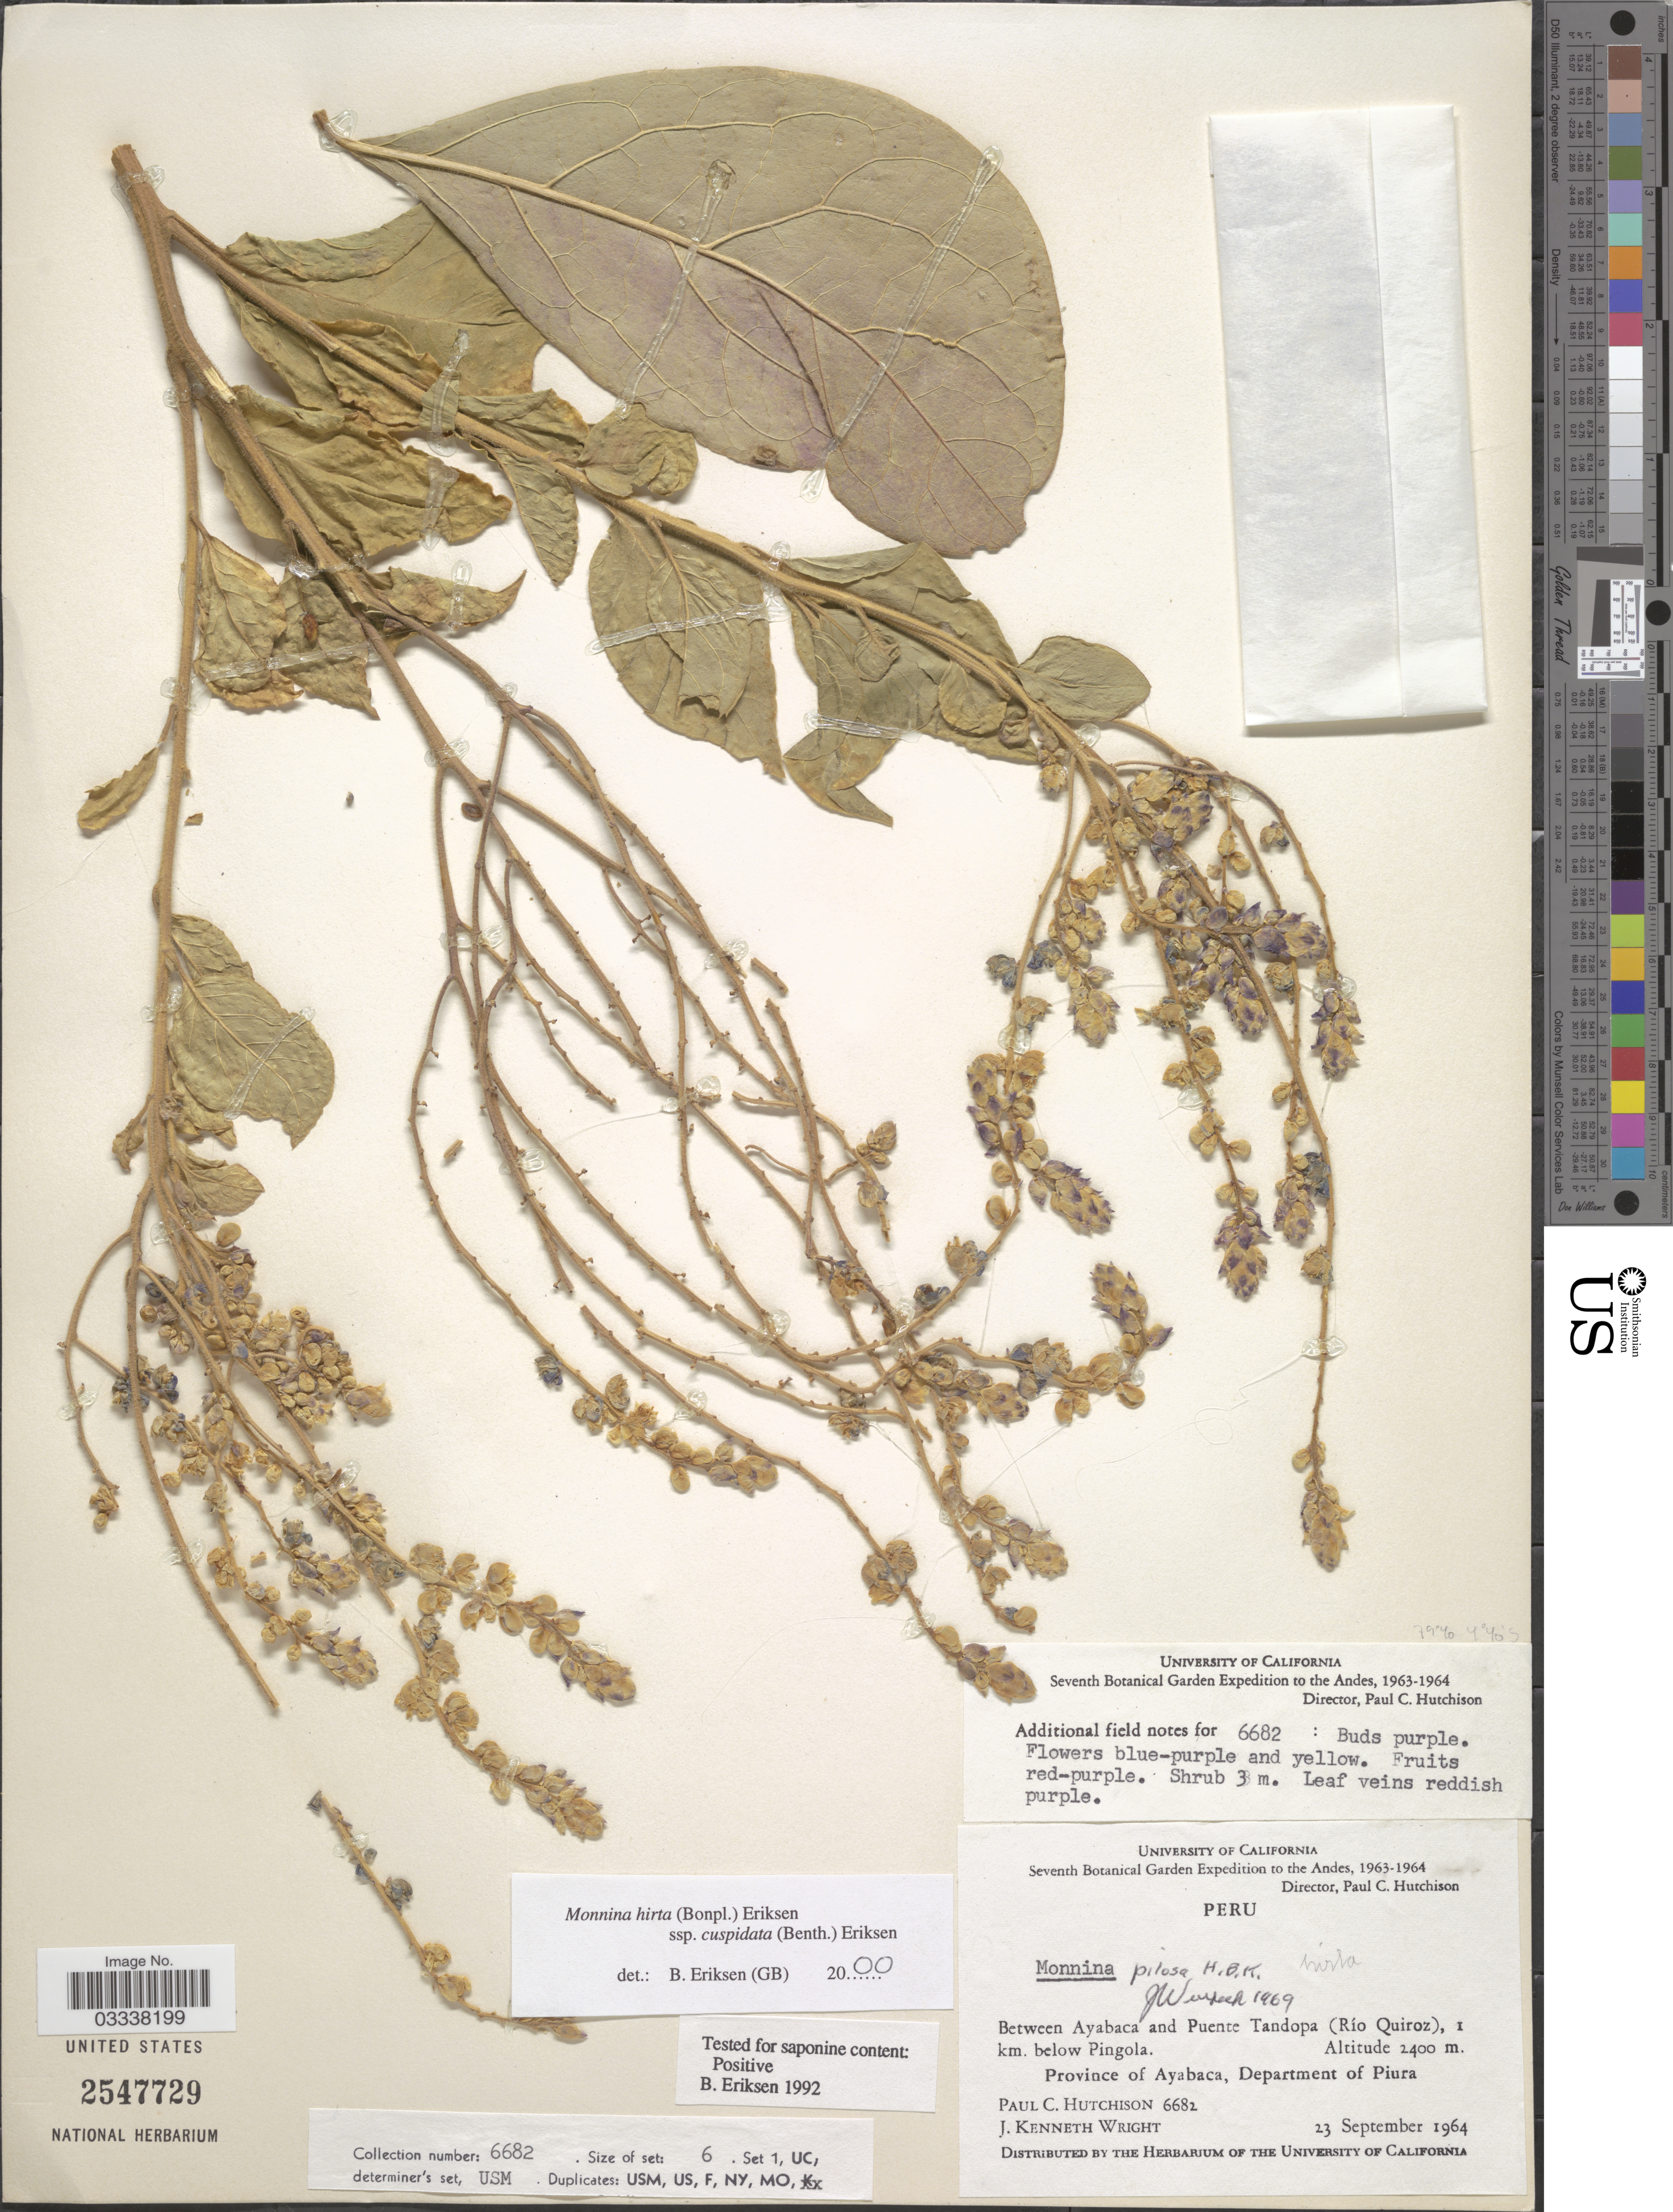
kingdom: Plantae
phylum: Tracheophyta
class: Magnoliopsida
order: Fabales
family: Polygalaceae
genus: Monnina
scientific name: Monnina hirta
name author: (Bonpl.) B. Eriksen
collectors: P. C. Hutchison & J. K. Wright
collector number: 6682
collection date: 1964-09-23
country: Peru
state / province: Piura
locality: Andes. Between Ayabaca and Puente Tandopa (Río Quiroz), 1 km. below Pingola. Province of Ayabaca, Department of Piura.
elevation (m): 2400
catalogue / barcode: US 2547729